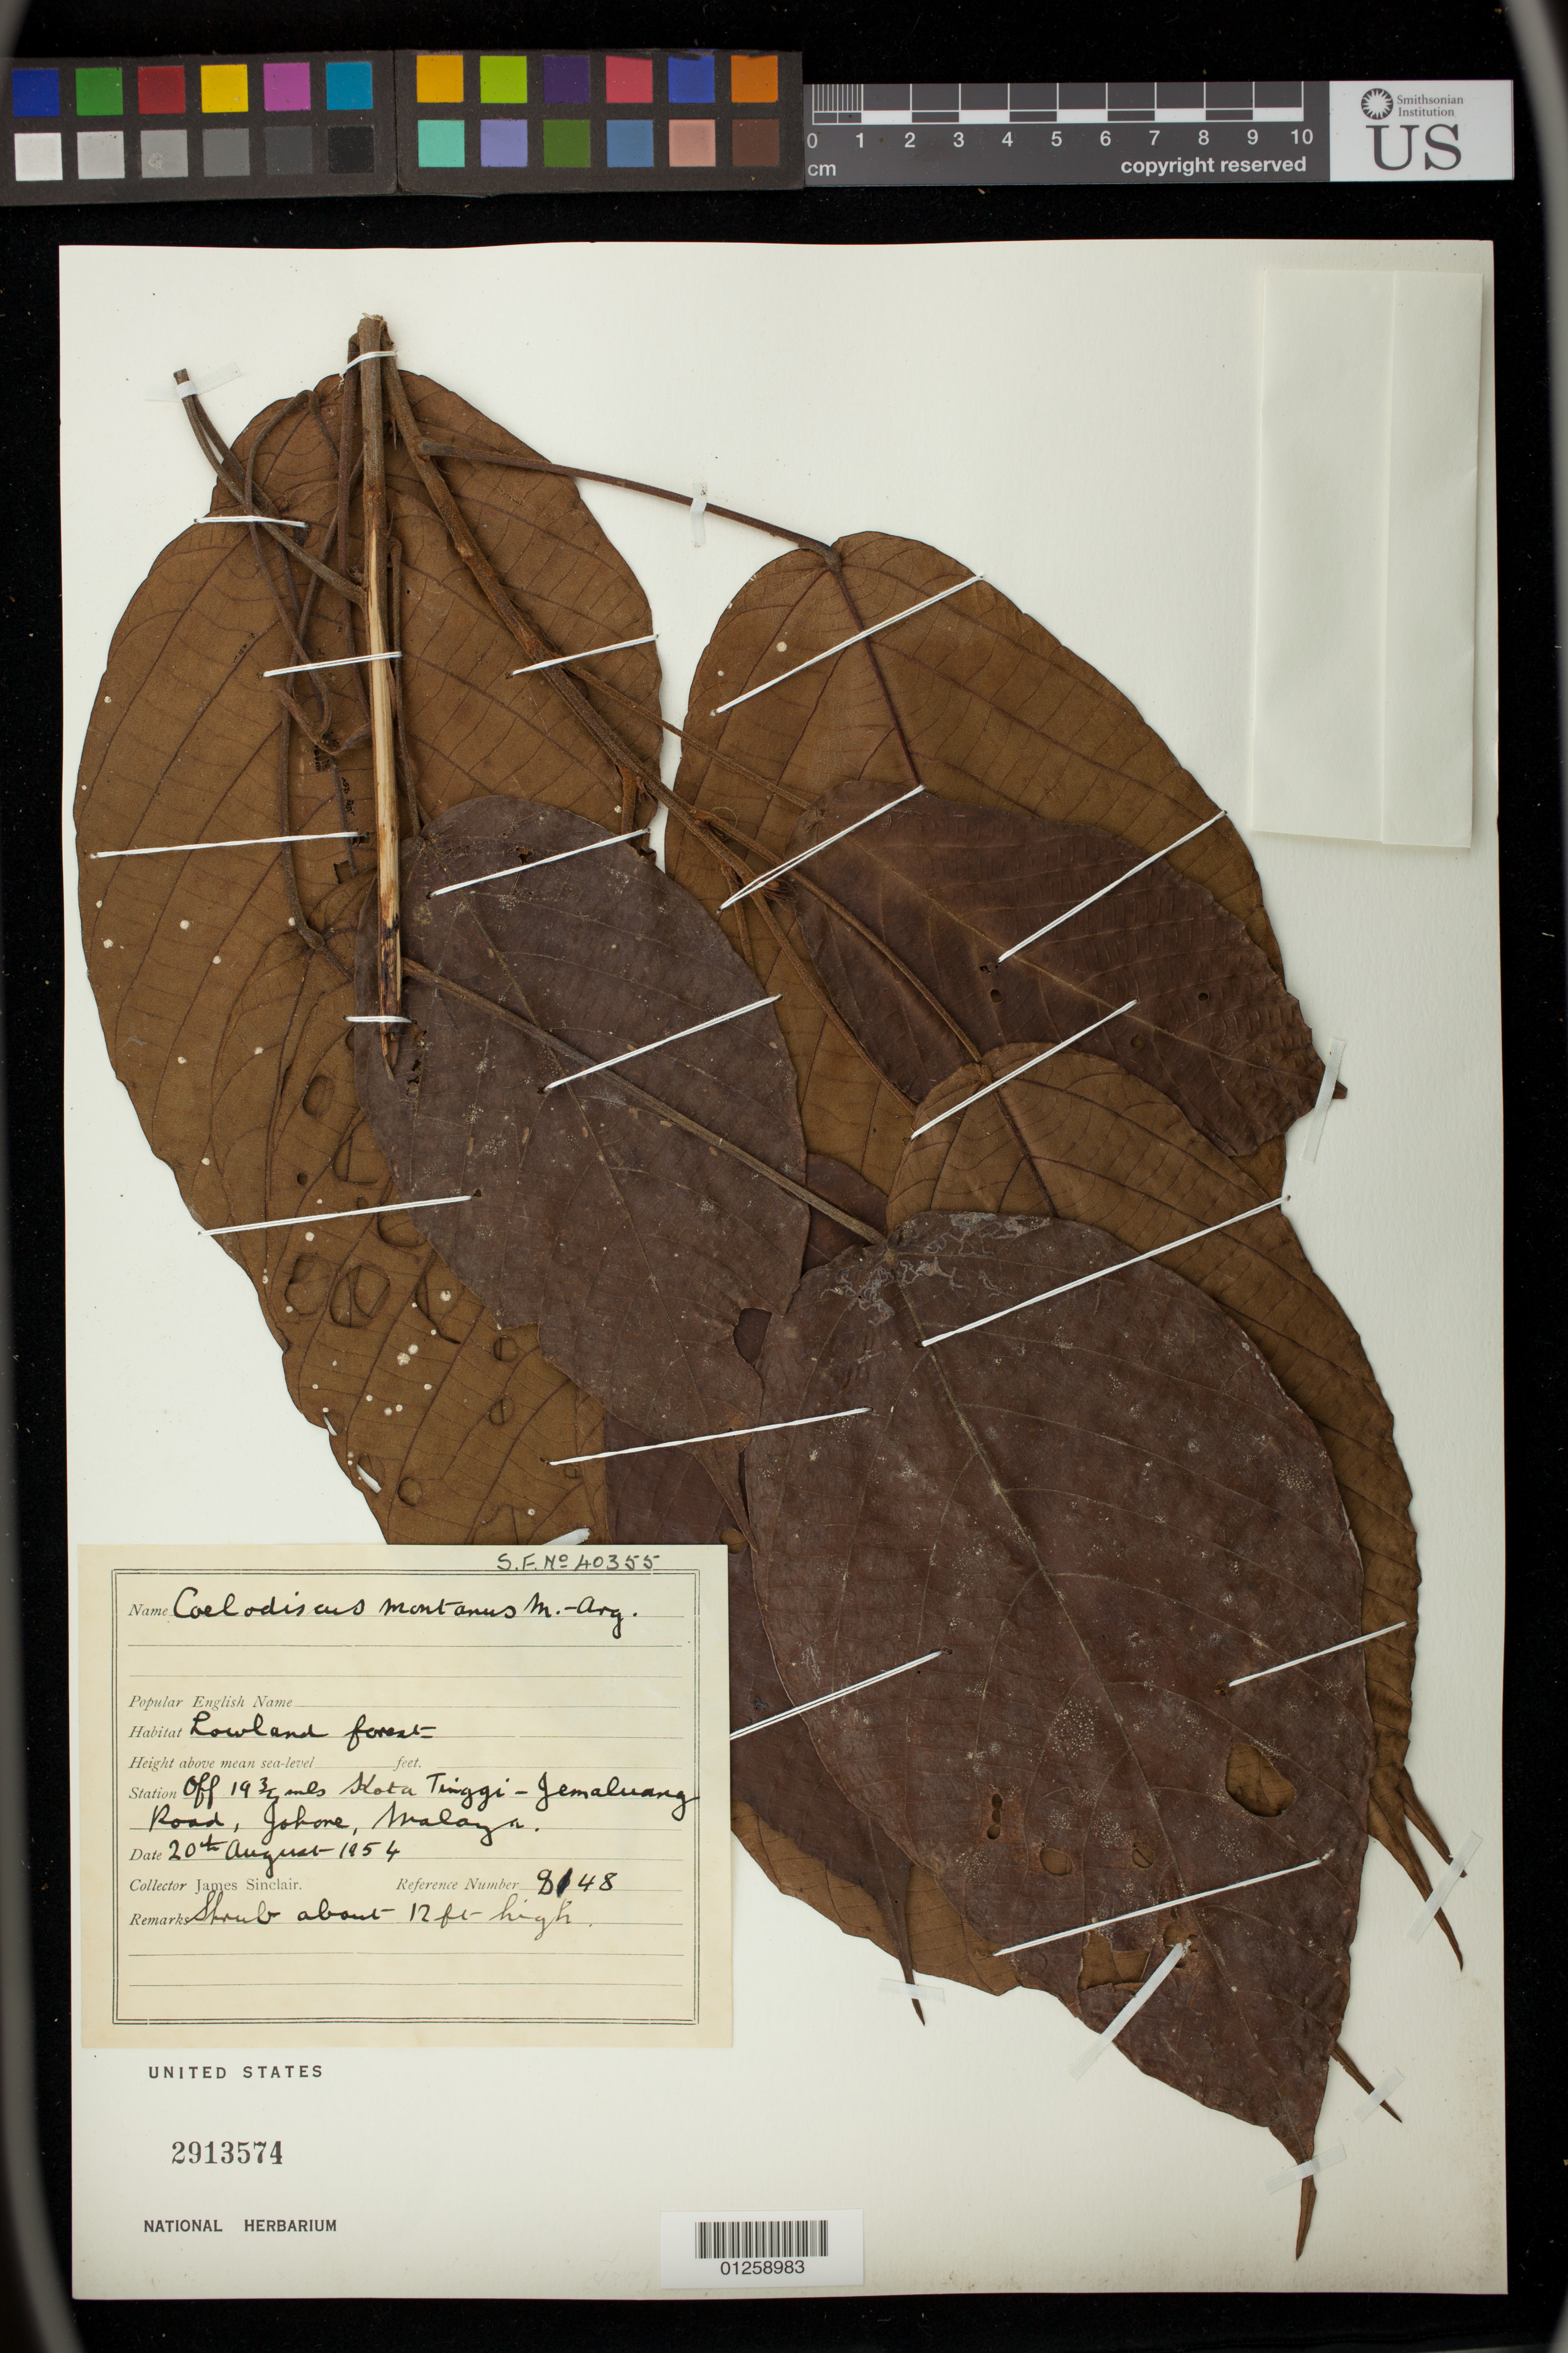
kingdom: Plantae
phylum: Tracheophyta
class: Magnoliopsida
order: Malpighiales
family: Euphorbiaceae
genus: Mallotus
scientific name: Mallotus montanus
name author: (Müll. Arg.) Airy Shaw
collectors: J. Sinclair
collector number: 8148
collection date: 1854-08-20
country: Malaysia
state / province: Johor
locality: Off 19 3/4 mls Kota Tinggi - Jemaluang Road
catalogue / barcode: US 2913574